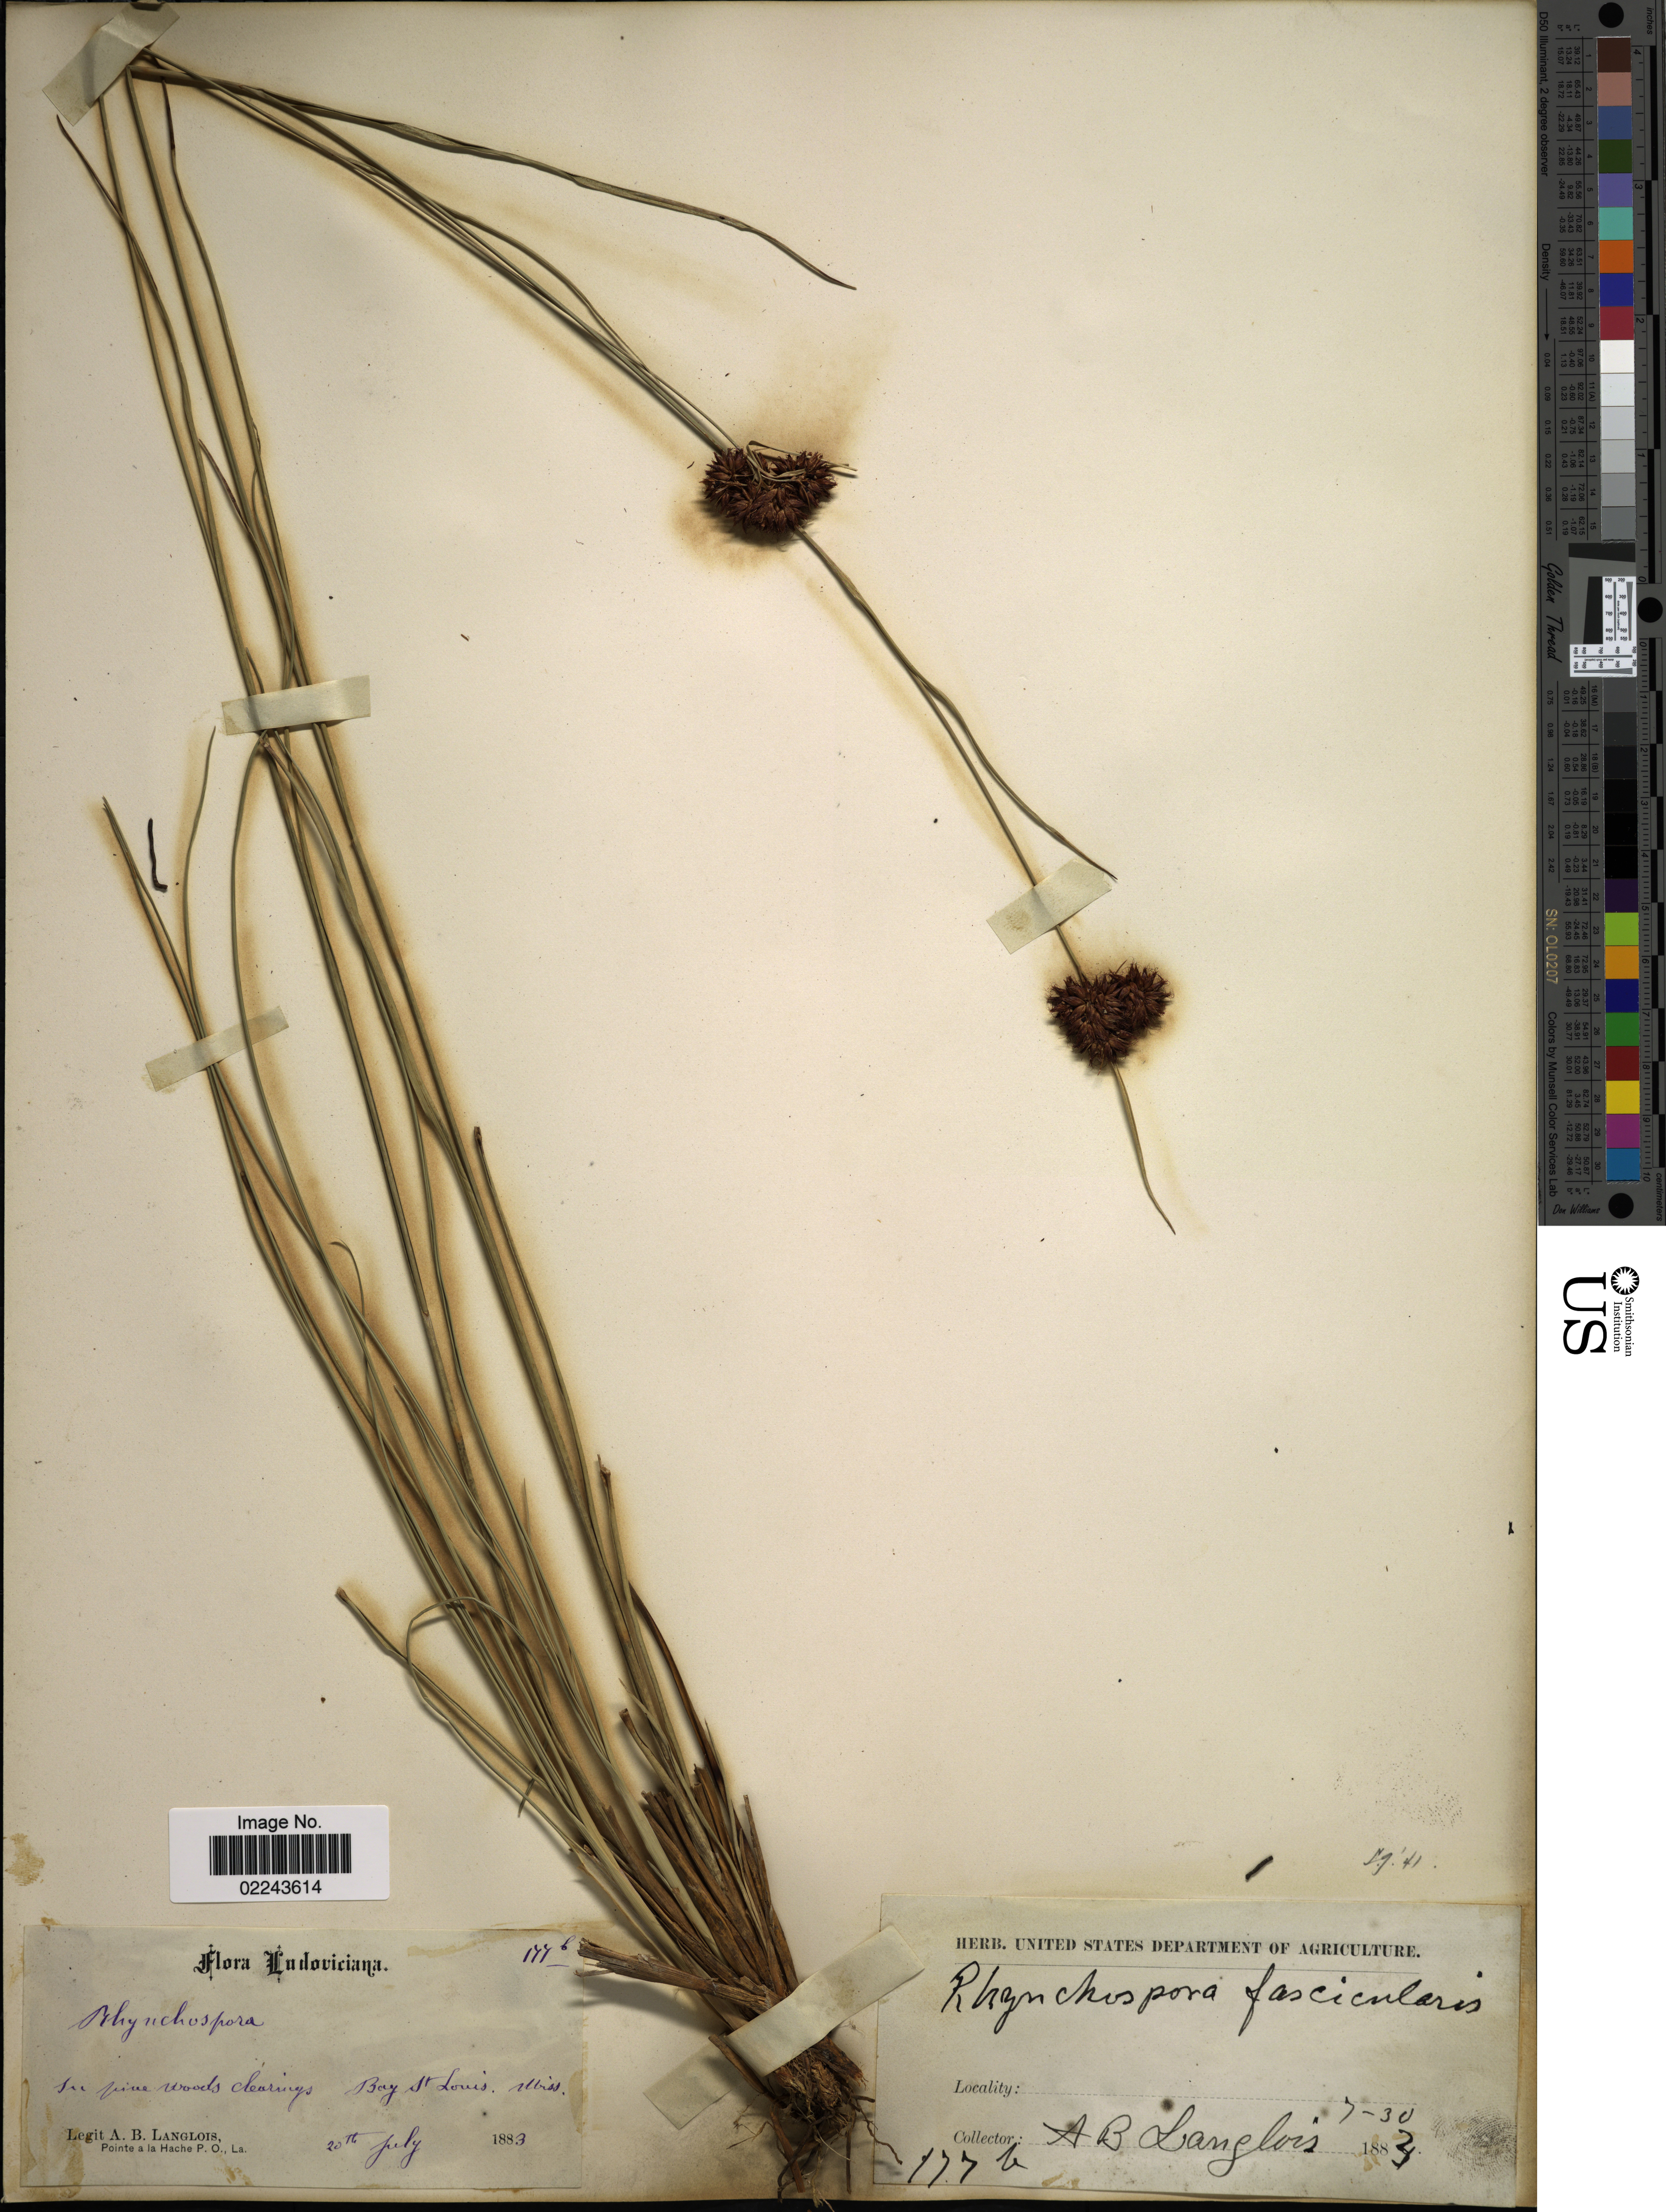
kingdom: Plantae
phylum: Tracheophyta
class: Liliopsida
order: Poales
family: Cyperaceae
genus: Rhynchospora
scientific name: Rhynchospora fascicularis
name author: (Michx.) Vahl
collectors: A. Langlois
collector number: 177b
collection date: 1883-07-20/1883-07-30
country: United States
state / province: Mississippi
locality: Ludoviciana, Bay St. Louis, Miss.